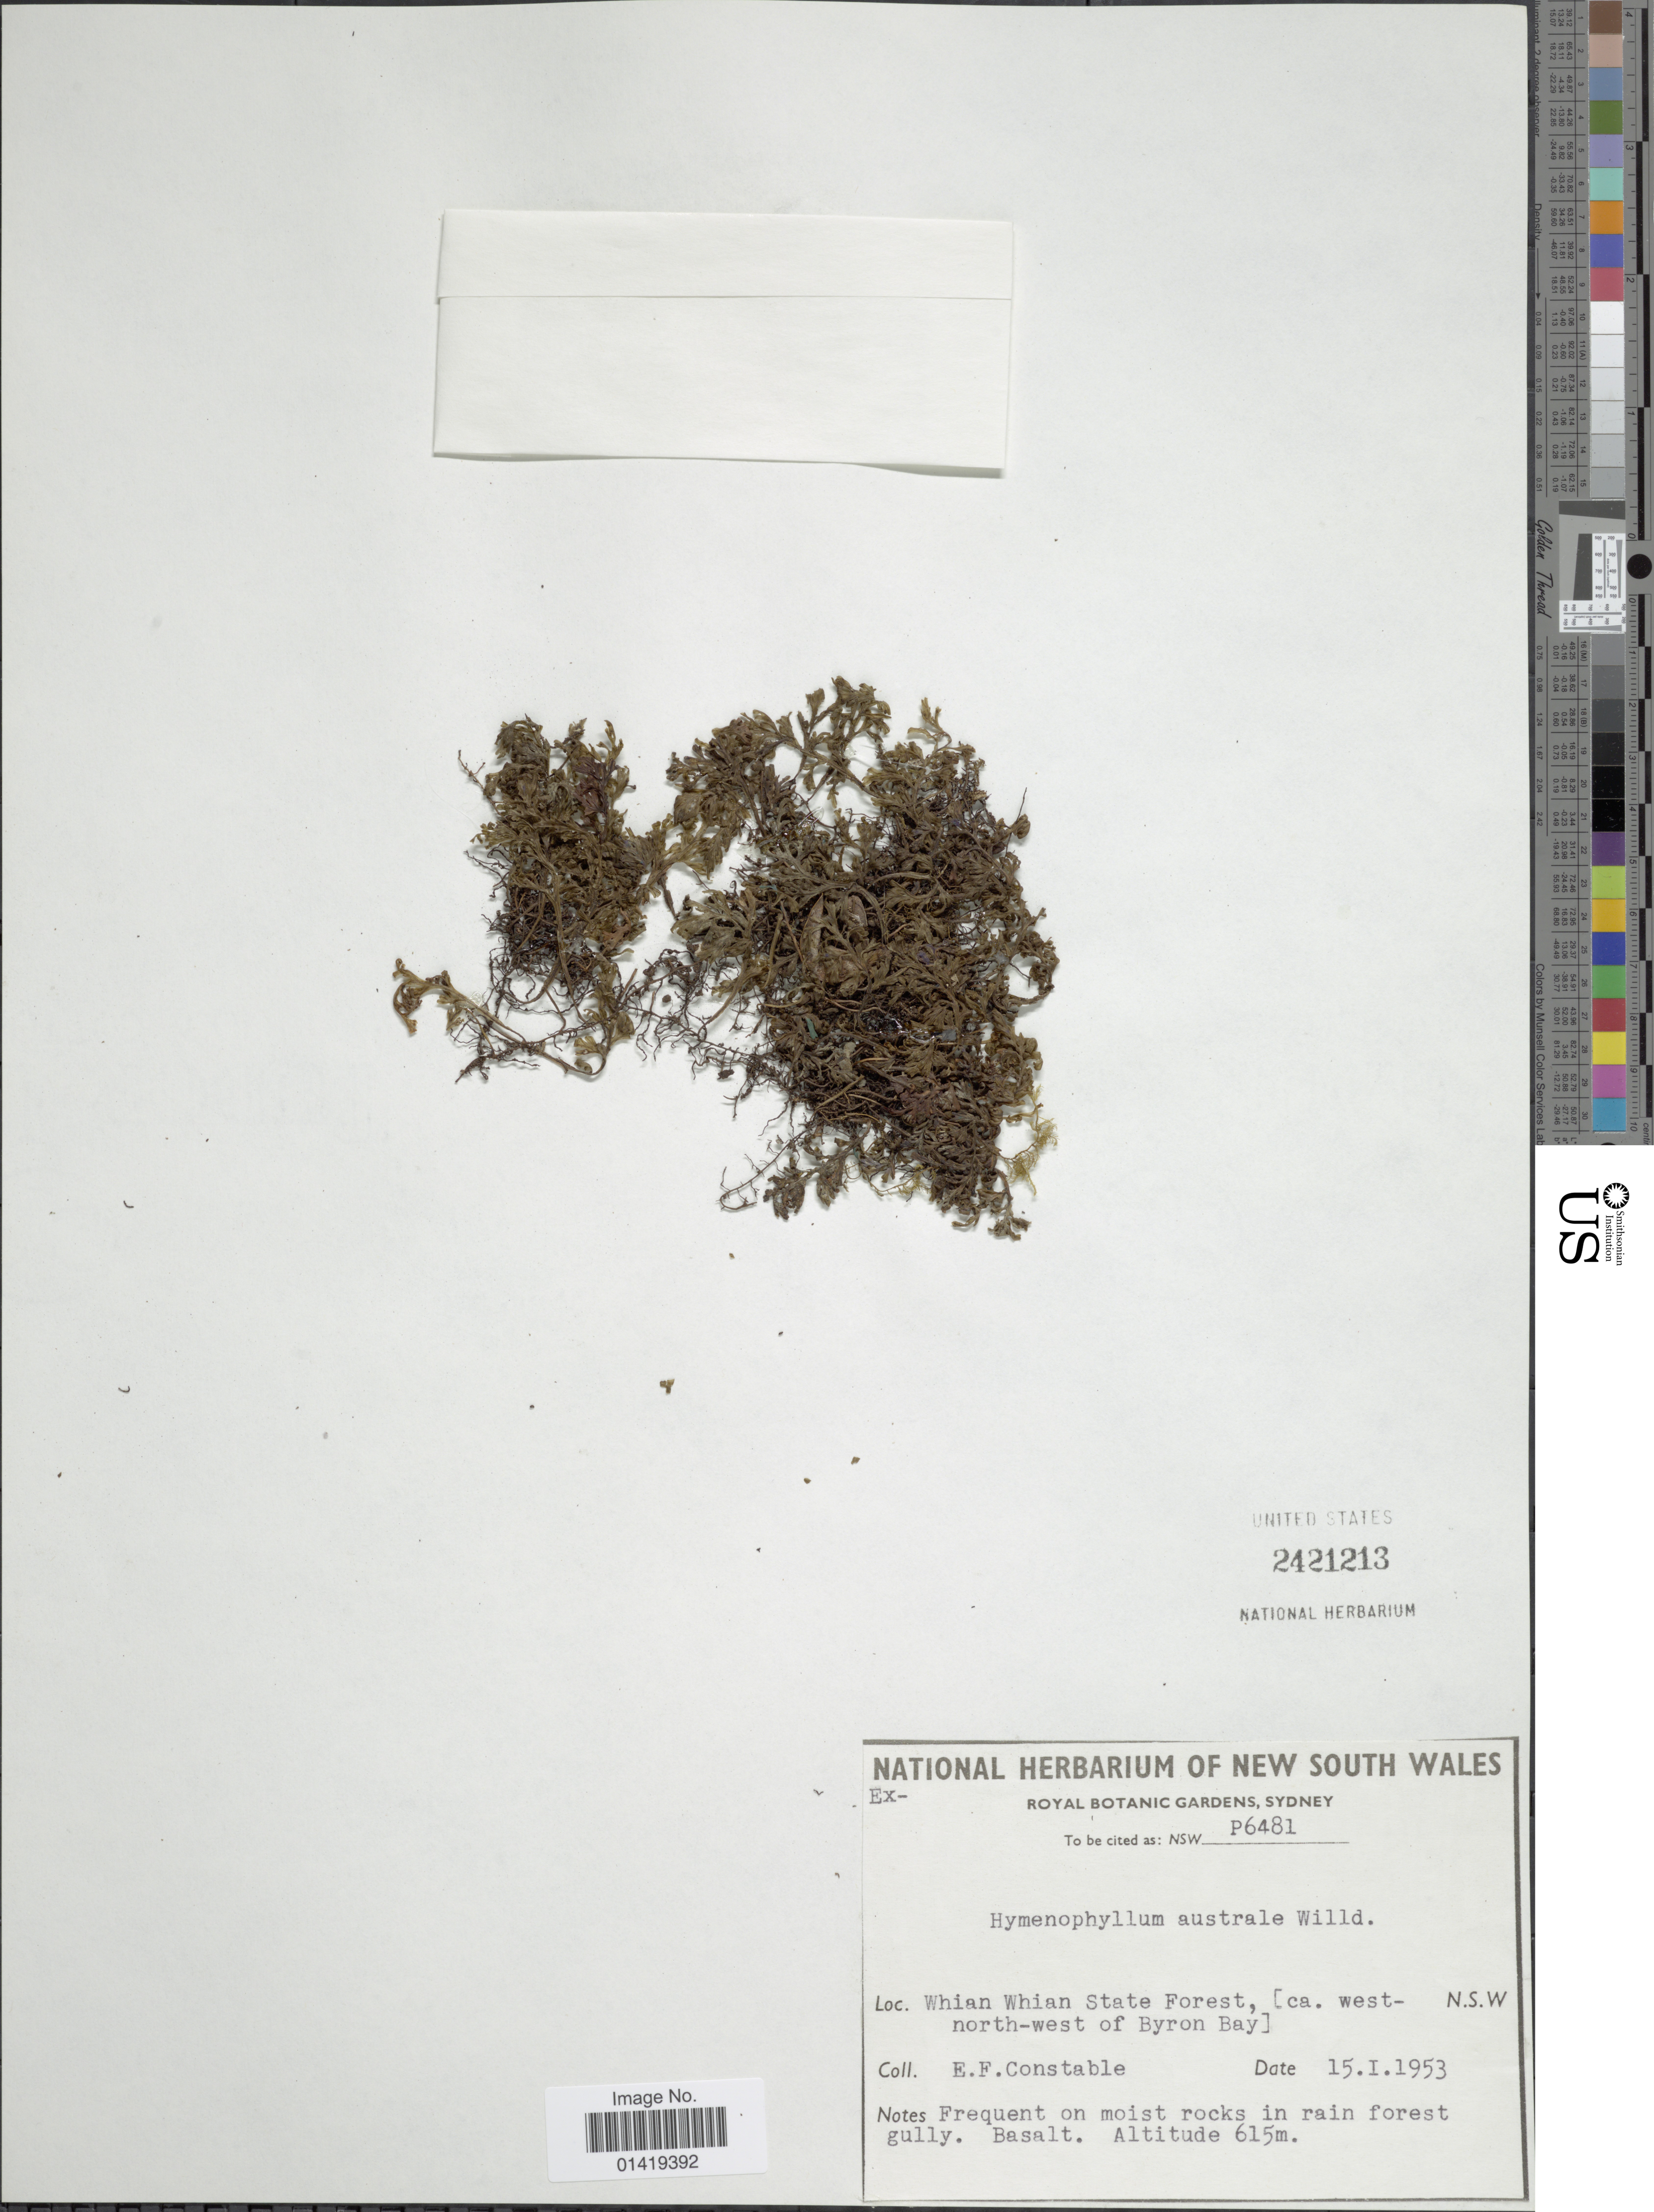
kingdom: Plantae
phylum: Tracheophyta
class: Polypodiopsida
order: Hymenophyllales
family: Hymenophyllaceae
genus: Hymenophyllum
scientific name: Hymenophyllum australe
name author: Willd.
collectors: E. F. Constable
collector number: P6481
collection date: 1953-01-15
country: Australia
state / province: New South Wales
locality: Whian Whian State forest [ca. west north west of Byhron Bay], N.S.W.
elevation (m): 615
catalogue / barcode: US 2421213